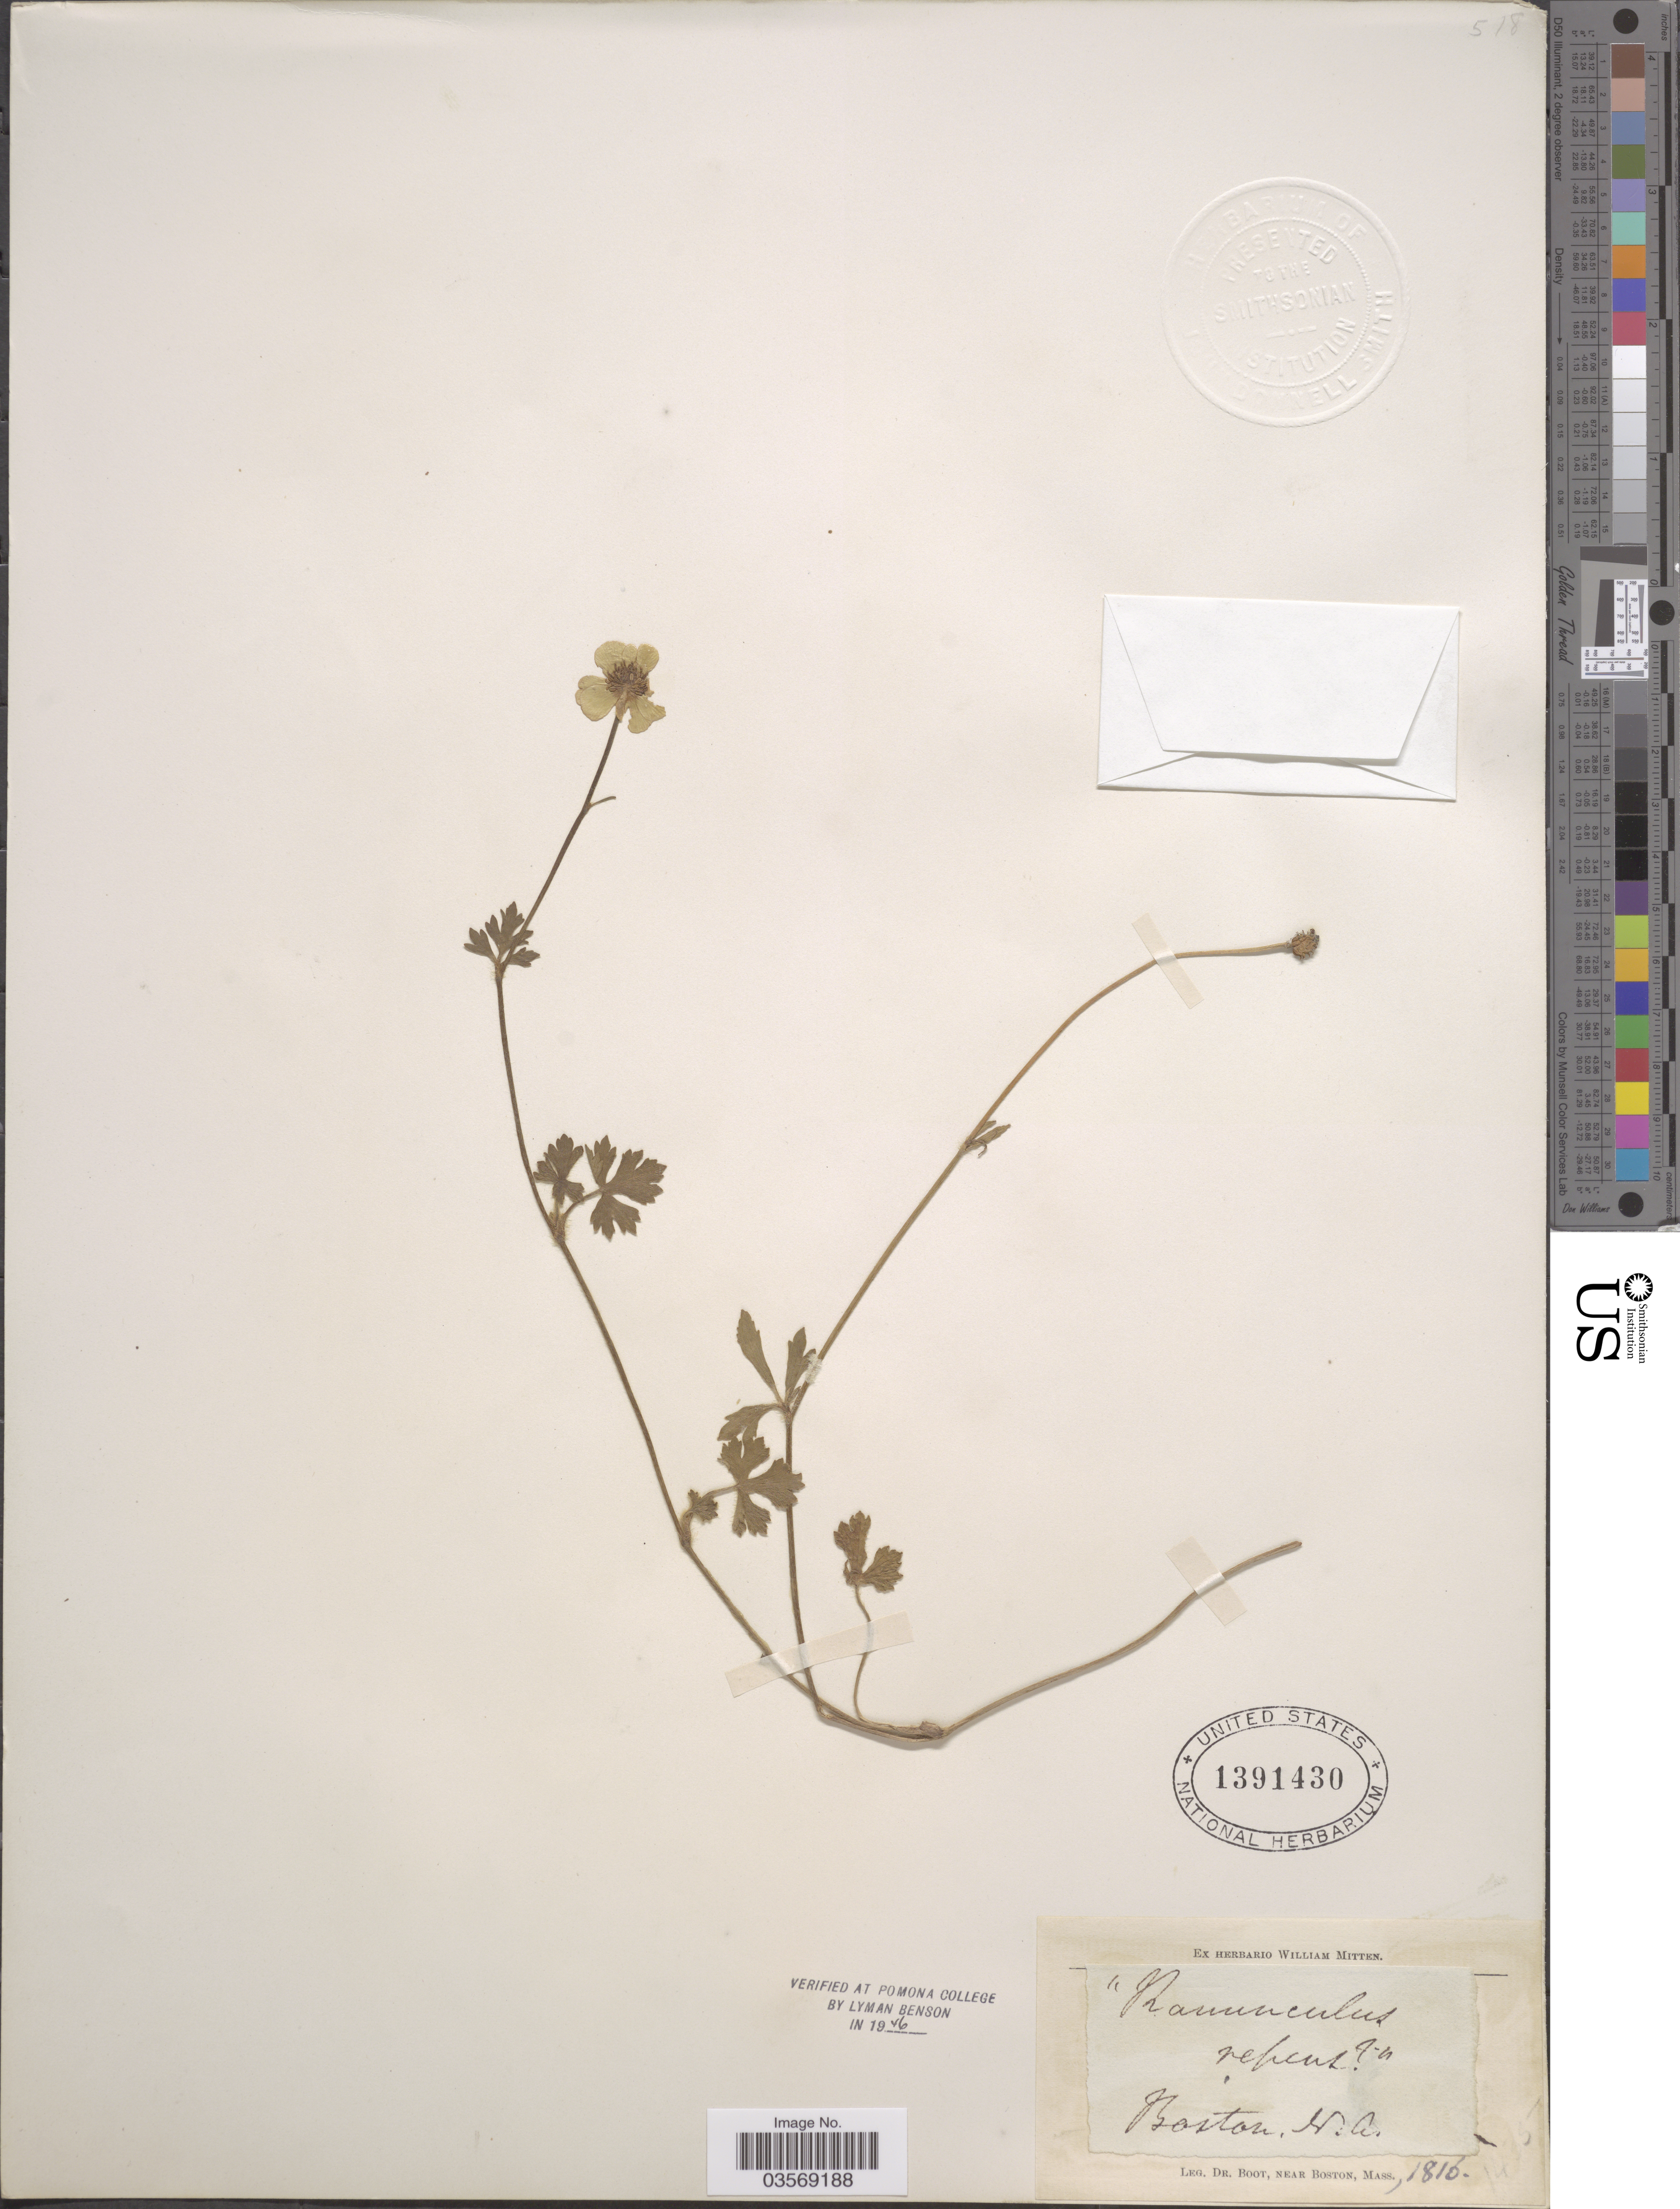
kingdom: Plantae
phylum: Tracheophyta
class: Magnoliopsida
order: Ranunculales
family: Ranunculaceae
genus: Ranunculus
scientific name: Ranunculus repens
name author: L.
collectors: Boot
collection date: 1816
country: United States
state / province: Massachusetts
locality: Boston.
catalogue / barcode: US 1391430